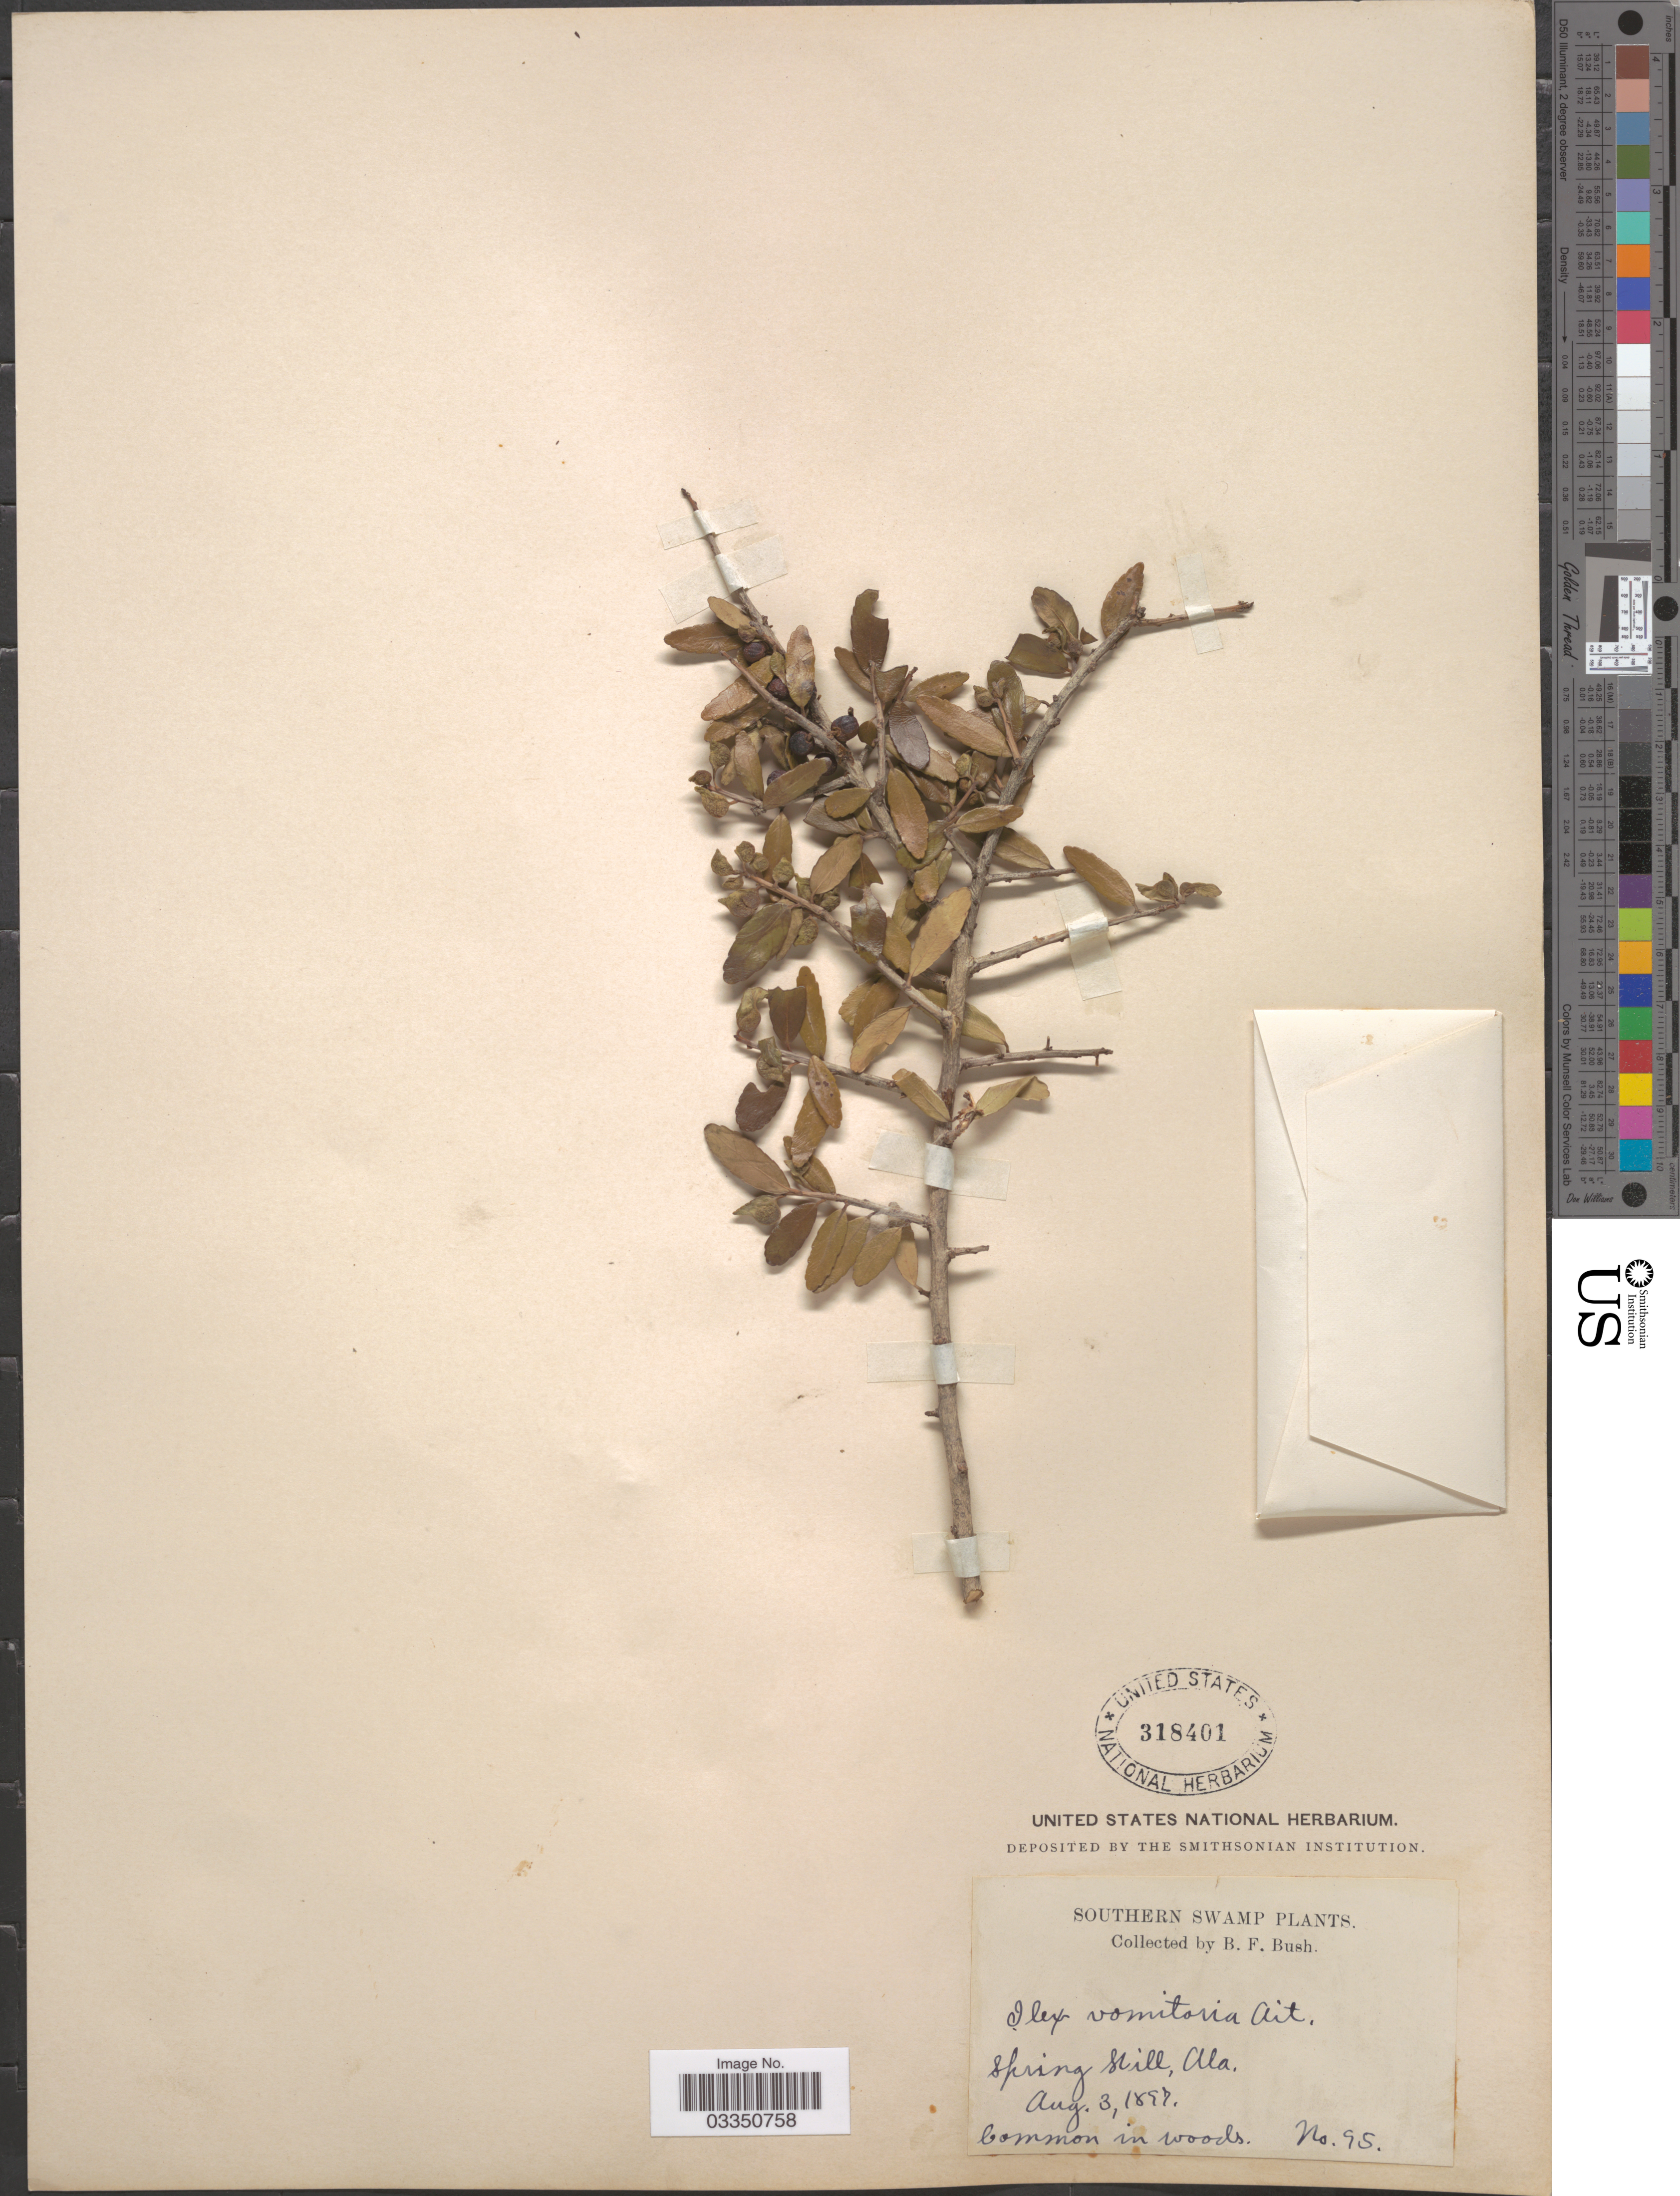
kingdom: Plantae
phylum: Tracheophyta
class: Magnoliopsida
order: Aquifoliales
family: Aquifoliaceae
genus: Ilex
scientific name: Ilex vomitoria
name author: Aiton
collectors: B. F. Bush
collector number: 95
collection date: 1897-08-03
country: United States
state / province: Alabama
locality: Southern Swamp. Spring Hill.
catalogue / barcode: US 318401